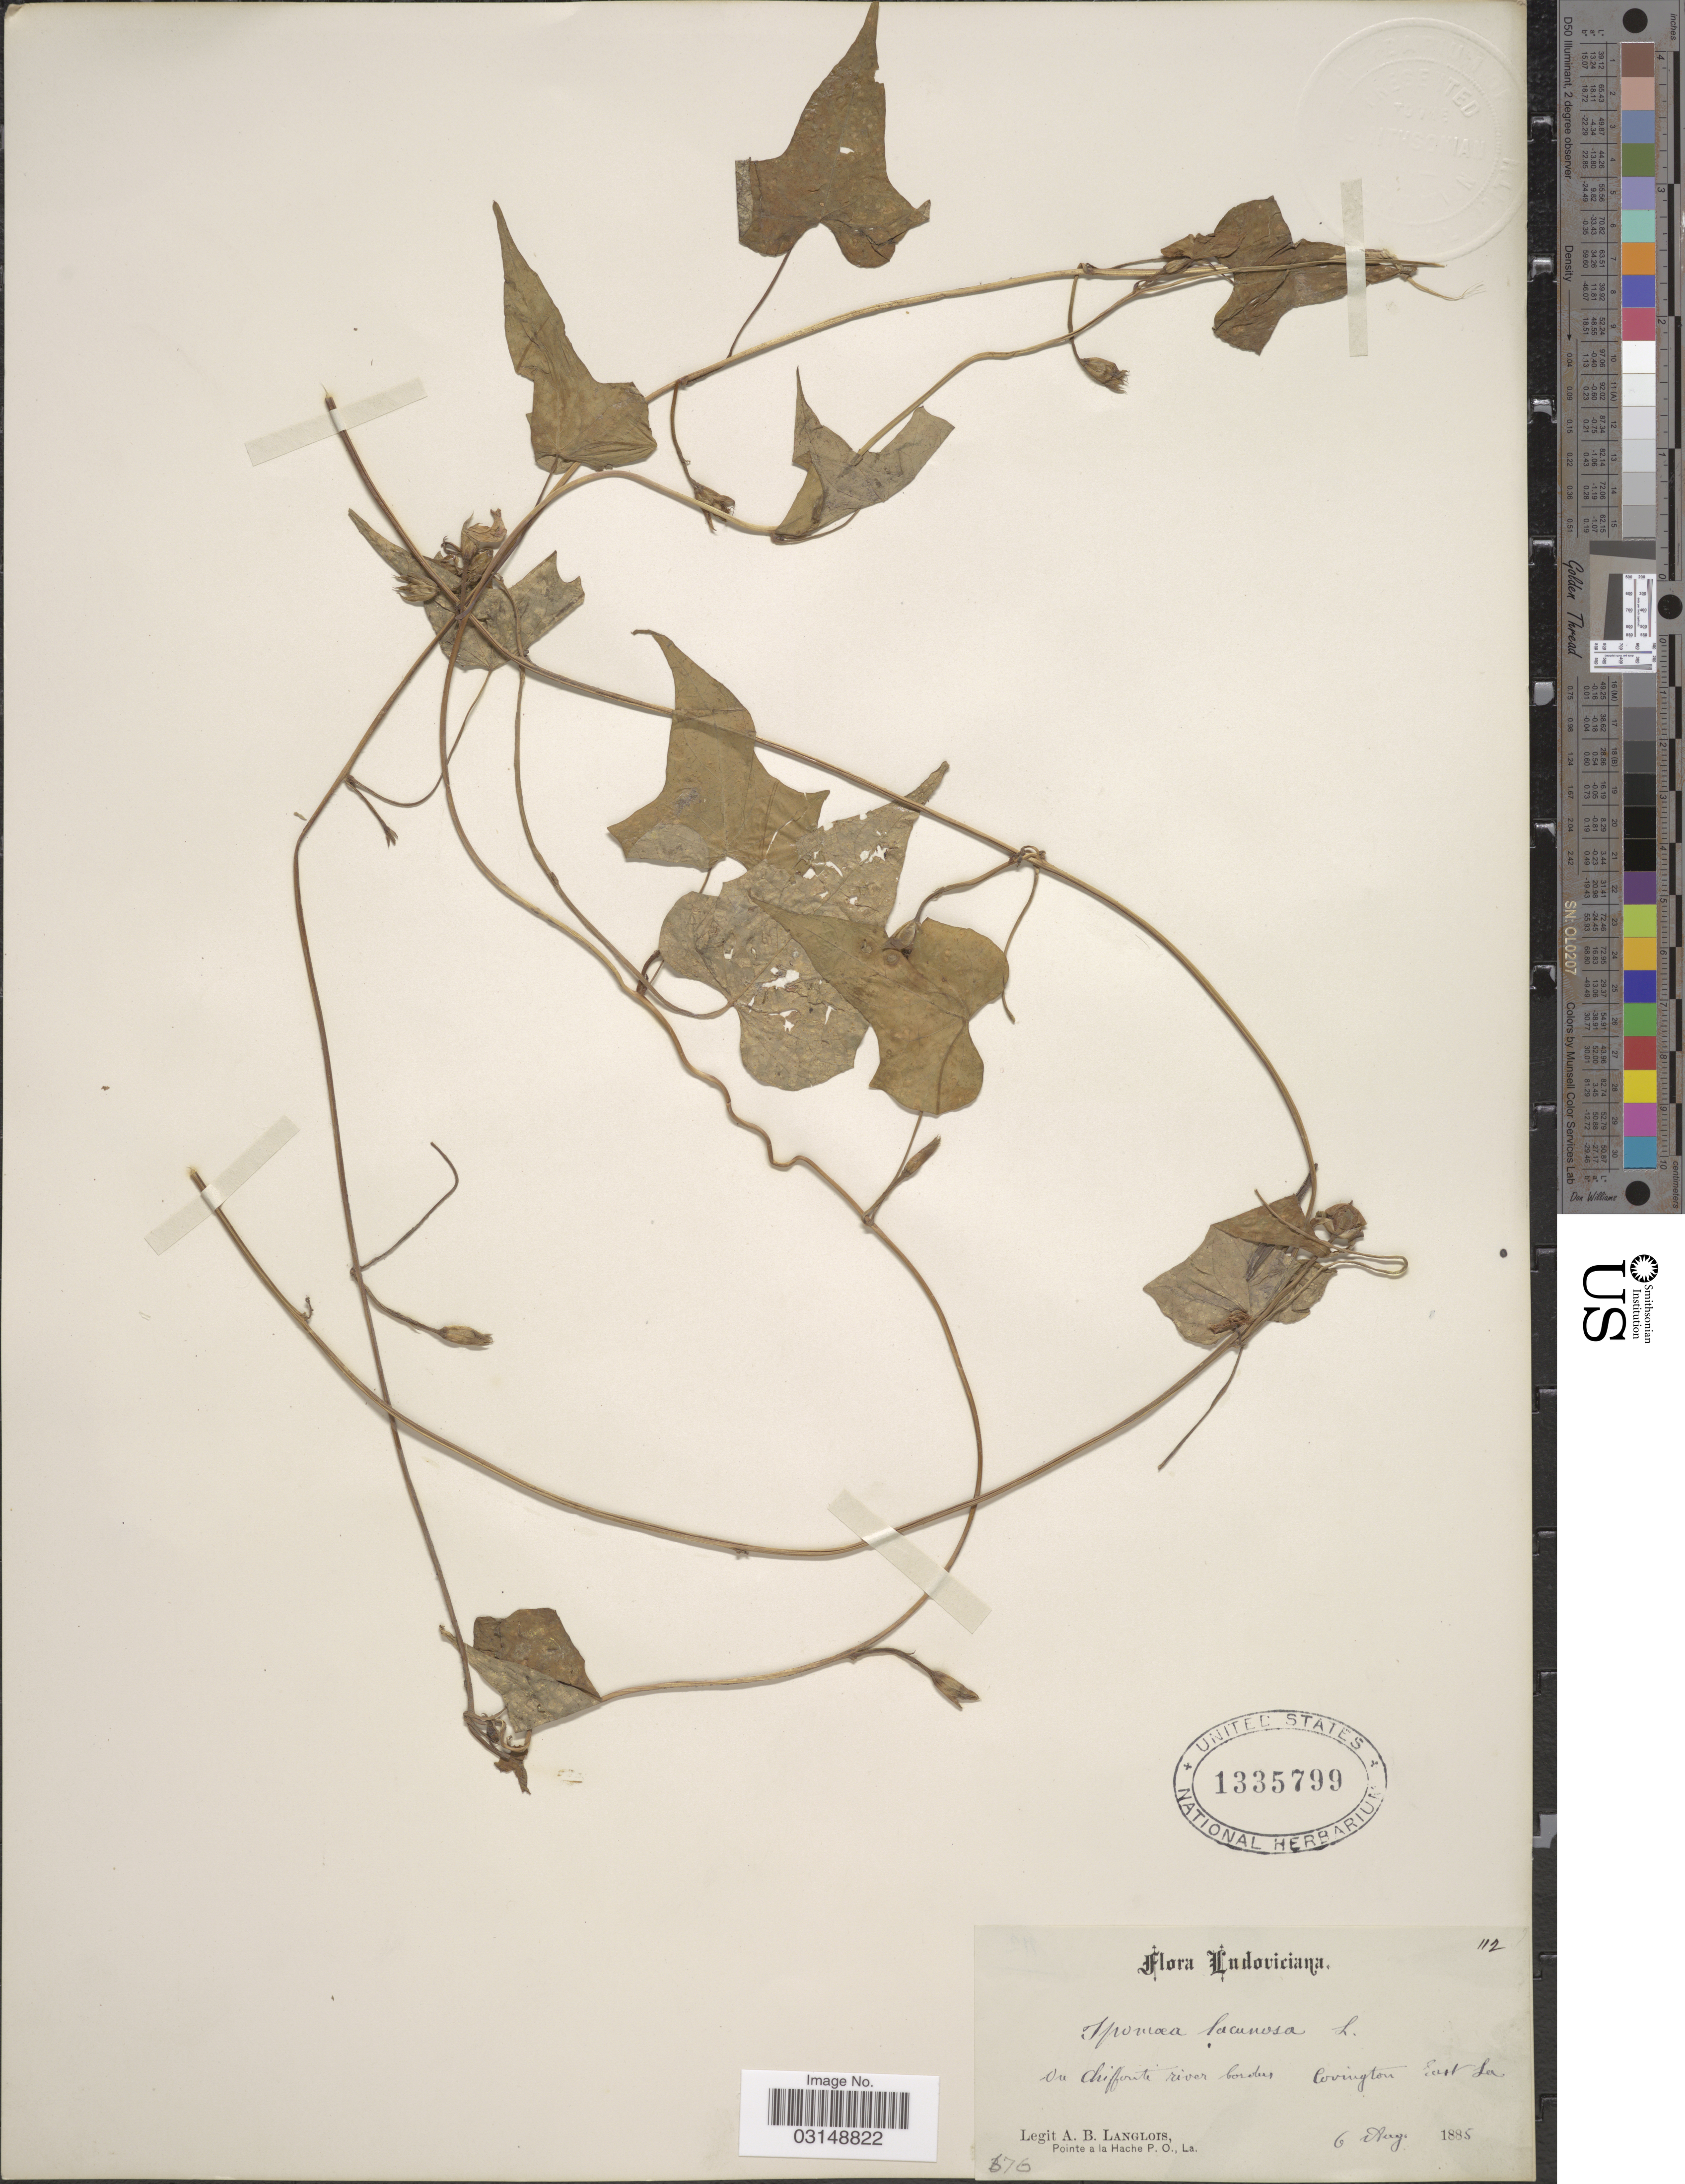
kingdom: Plantae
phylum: Tracheophyta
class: Magnoliopsida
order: Solanales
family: Convolvulaceae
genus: Ipomoea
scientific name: Ipomoea lacunosa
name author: L.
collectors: A. Langlois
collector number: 112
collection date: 1885-08-06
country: United States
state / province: Louisiana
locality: Ludoviciana. On Chiffonte [Tchefuncte] river bordur Covington East La.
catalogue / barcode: US 1335799